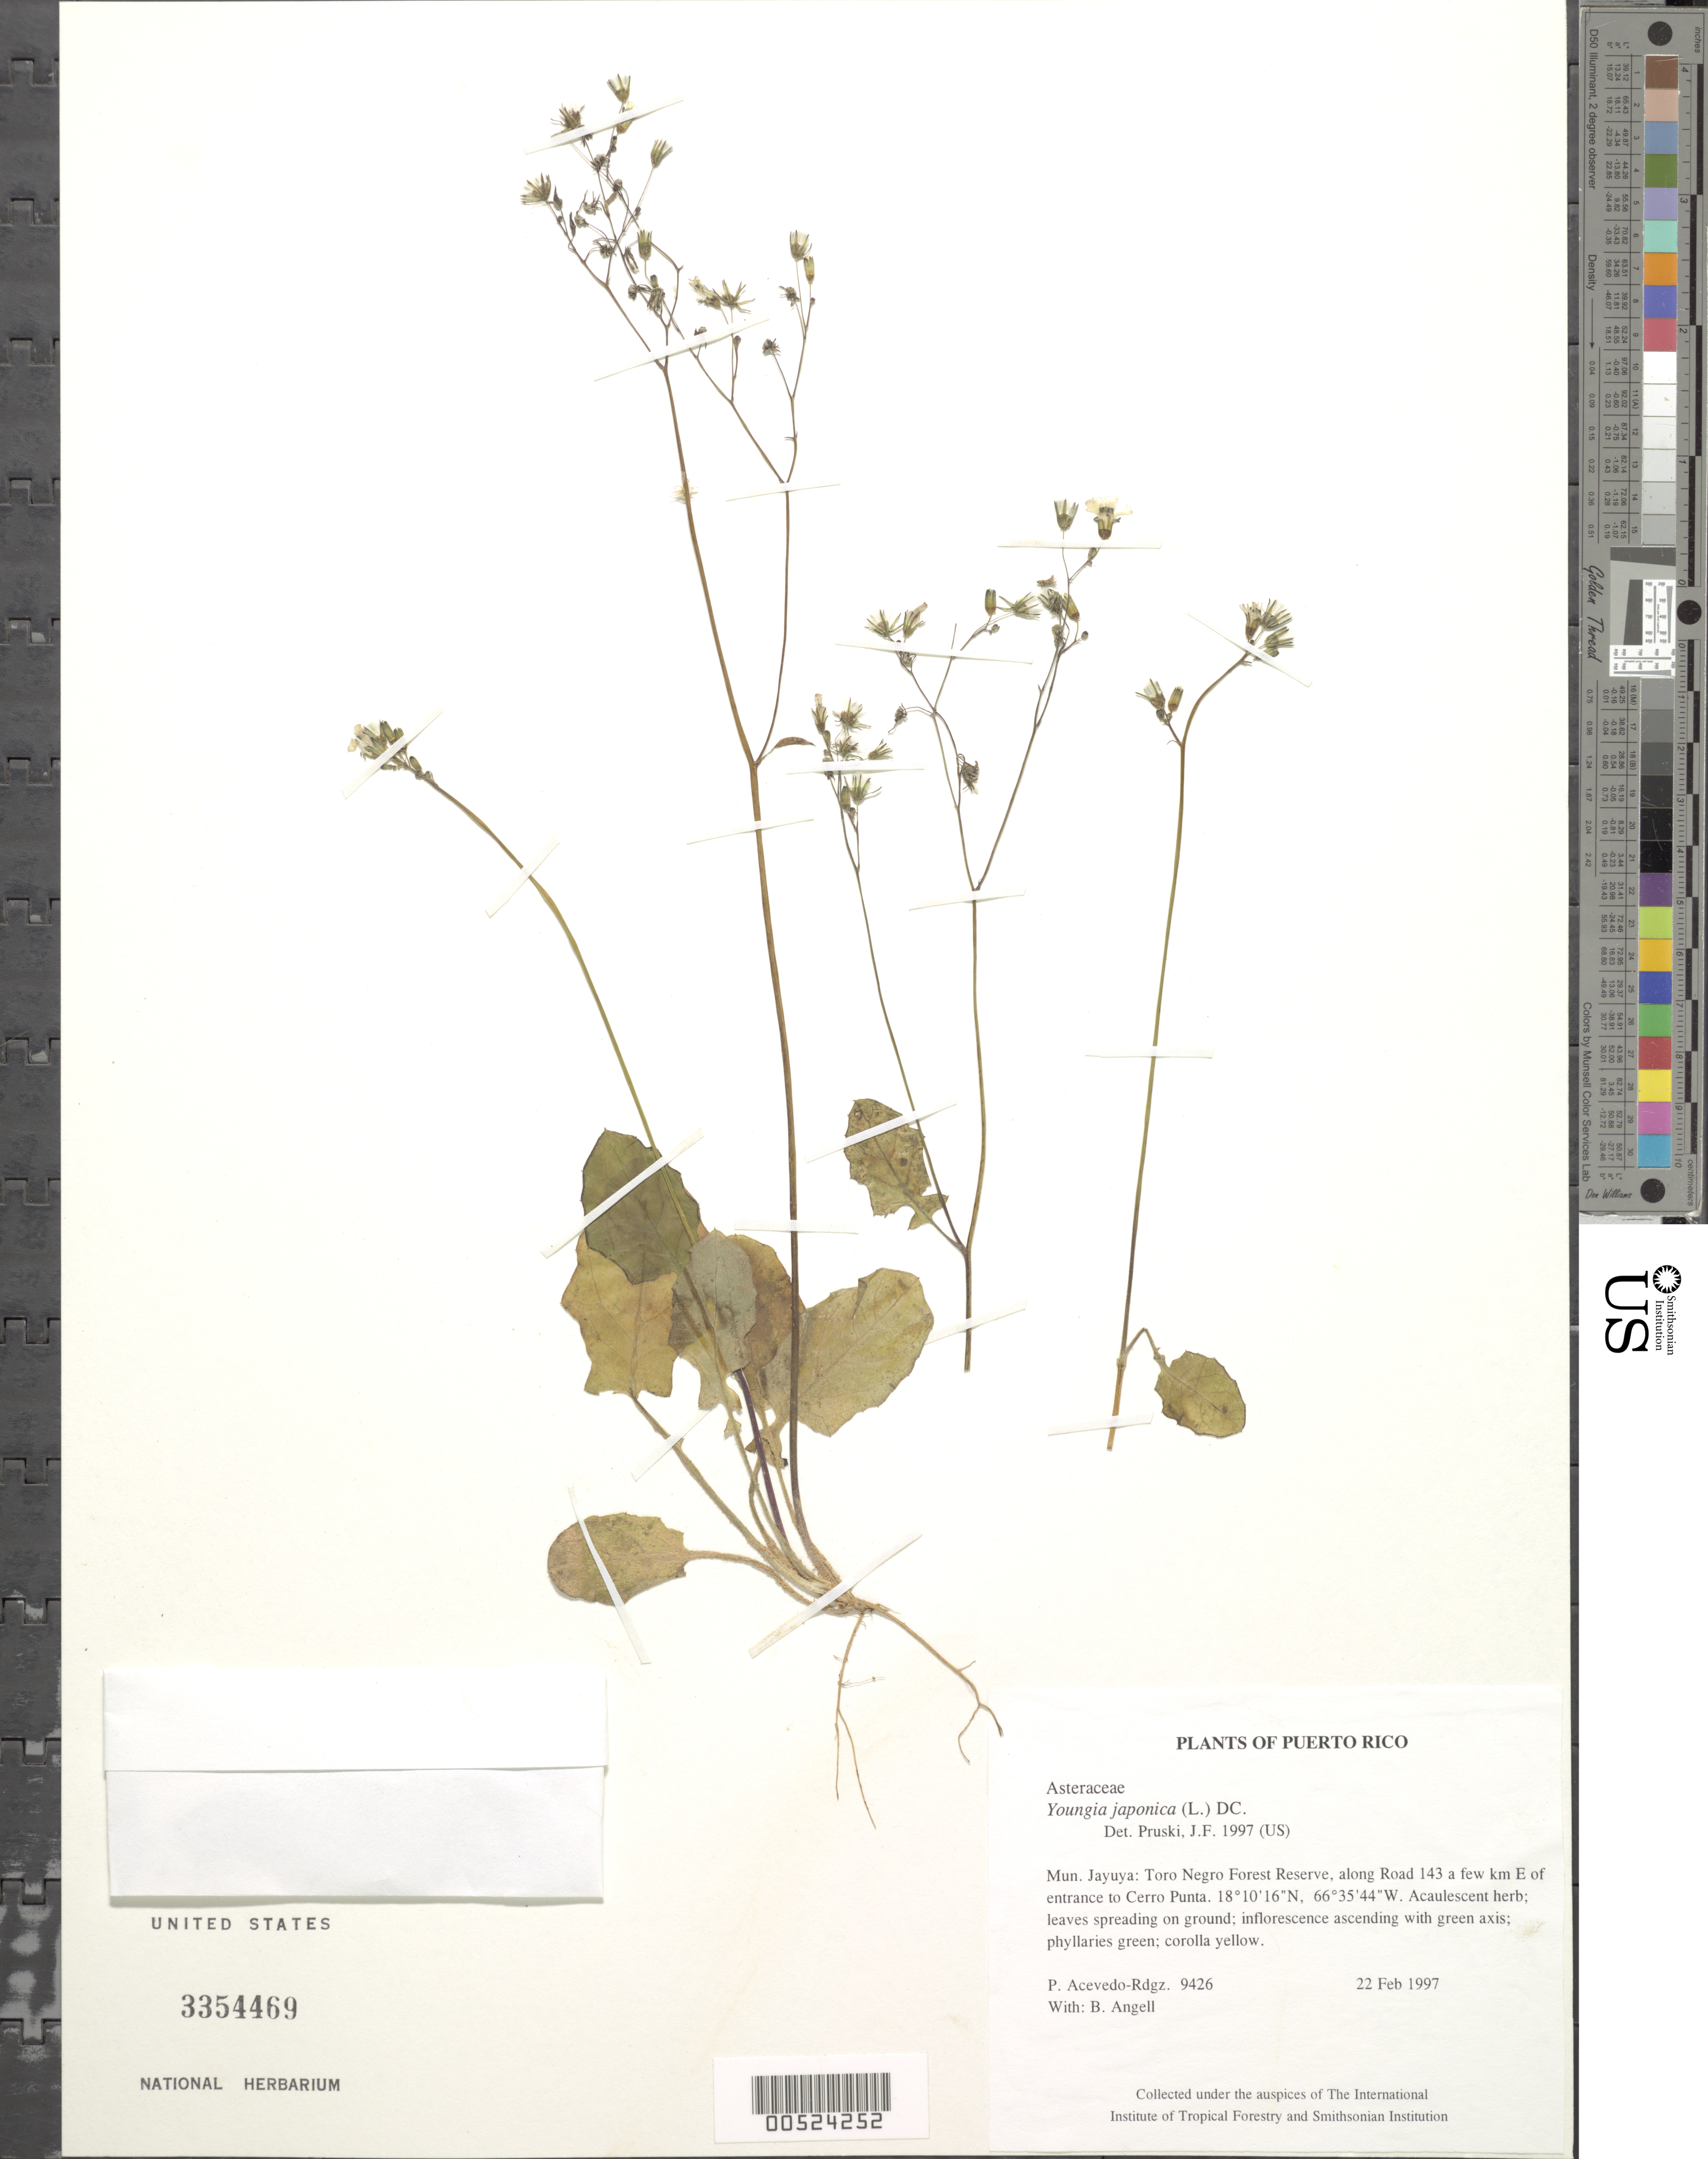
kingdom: Plantae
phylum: Tracheophyta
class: Magnoliopsida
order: Asterales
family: Asteraceae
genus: Youngia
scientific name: Youngia japonica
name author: (L.) DC.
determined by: Pruski, J. F.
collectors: P. Acevedo-Rodr. & Bobbi Angell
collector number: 9426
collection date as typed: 22 Feb 1997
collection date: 1997-02-22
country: Puerto Rico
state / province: Jayuya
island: Puerto Rico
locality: Jayuya: Toro Negro Forest Reserve, along Road 143 a few km E of entrance to Cerro Punta.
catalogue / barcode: US 3354469